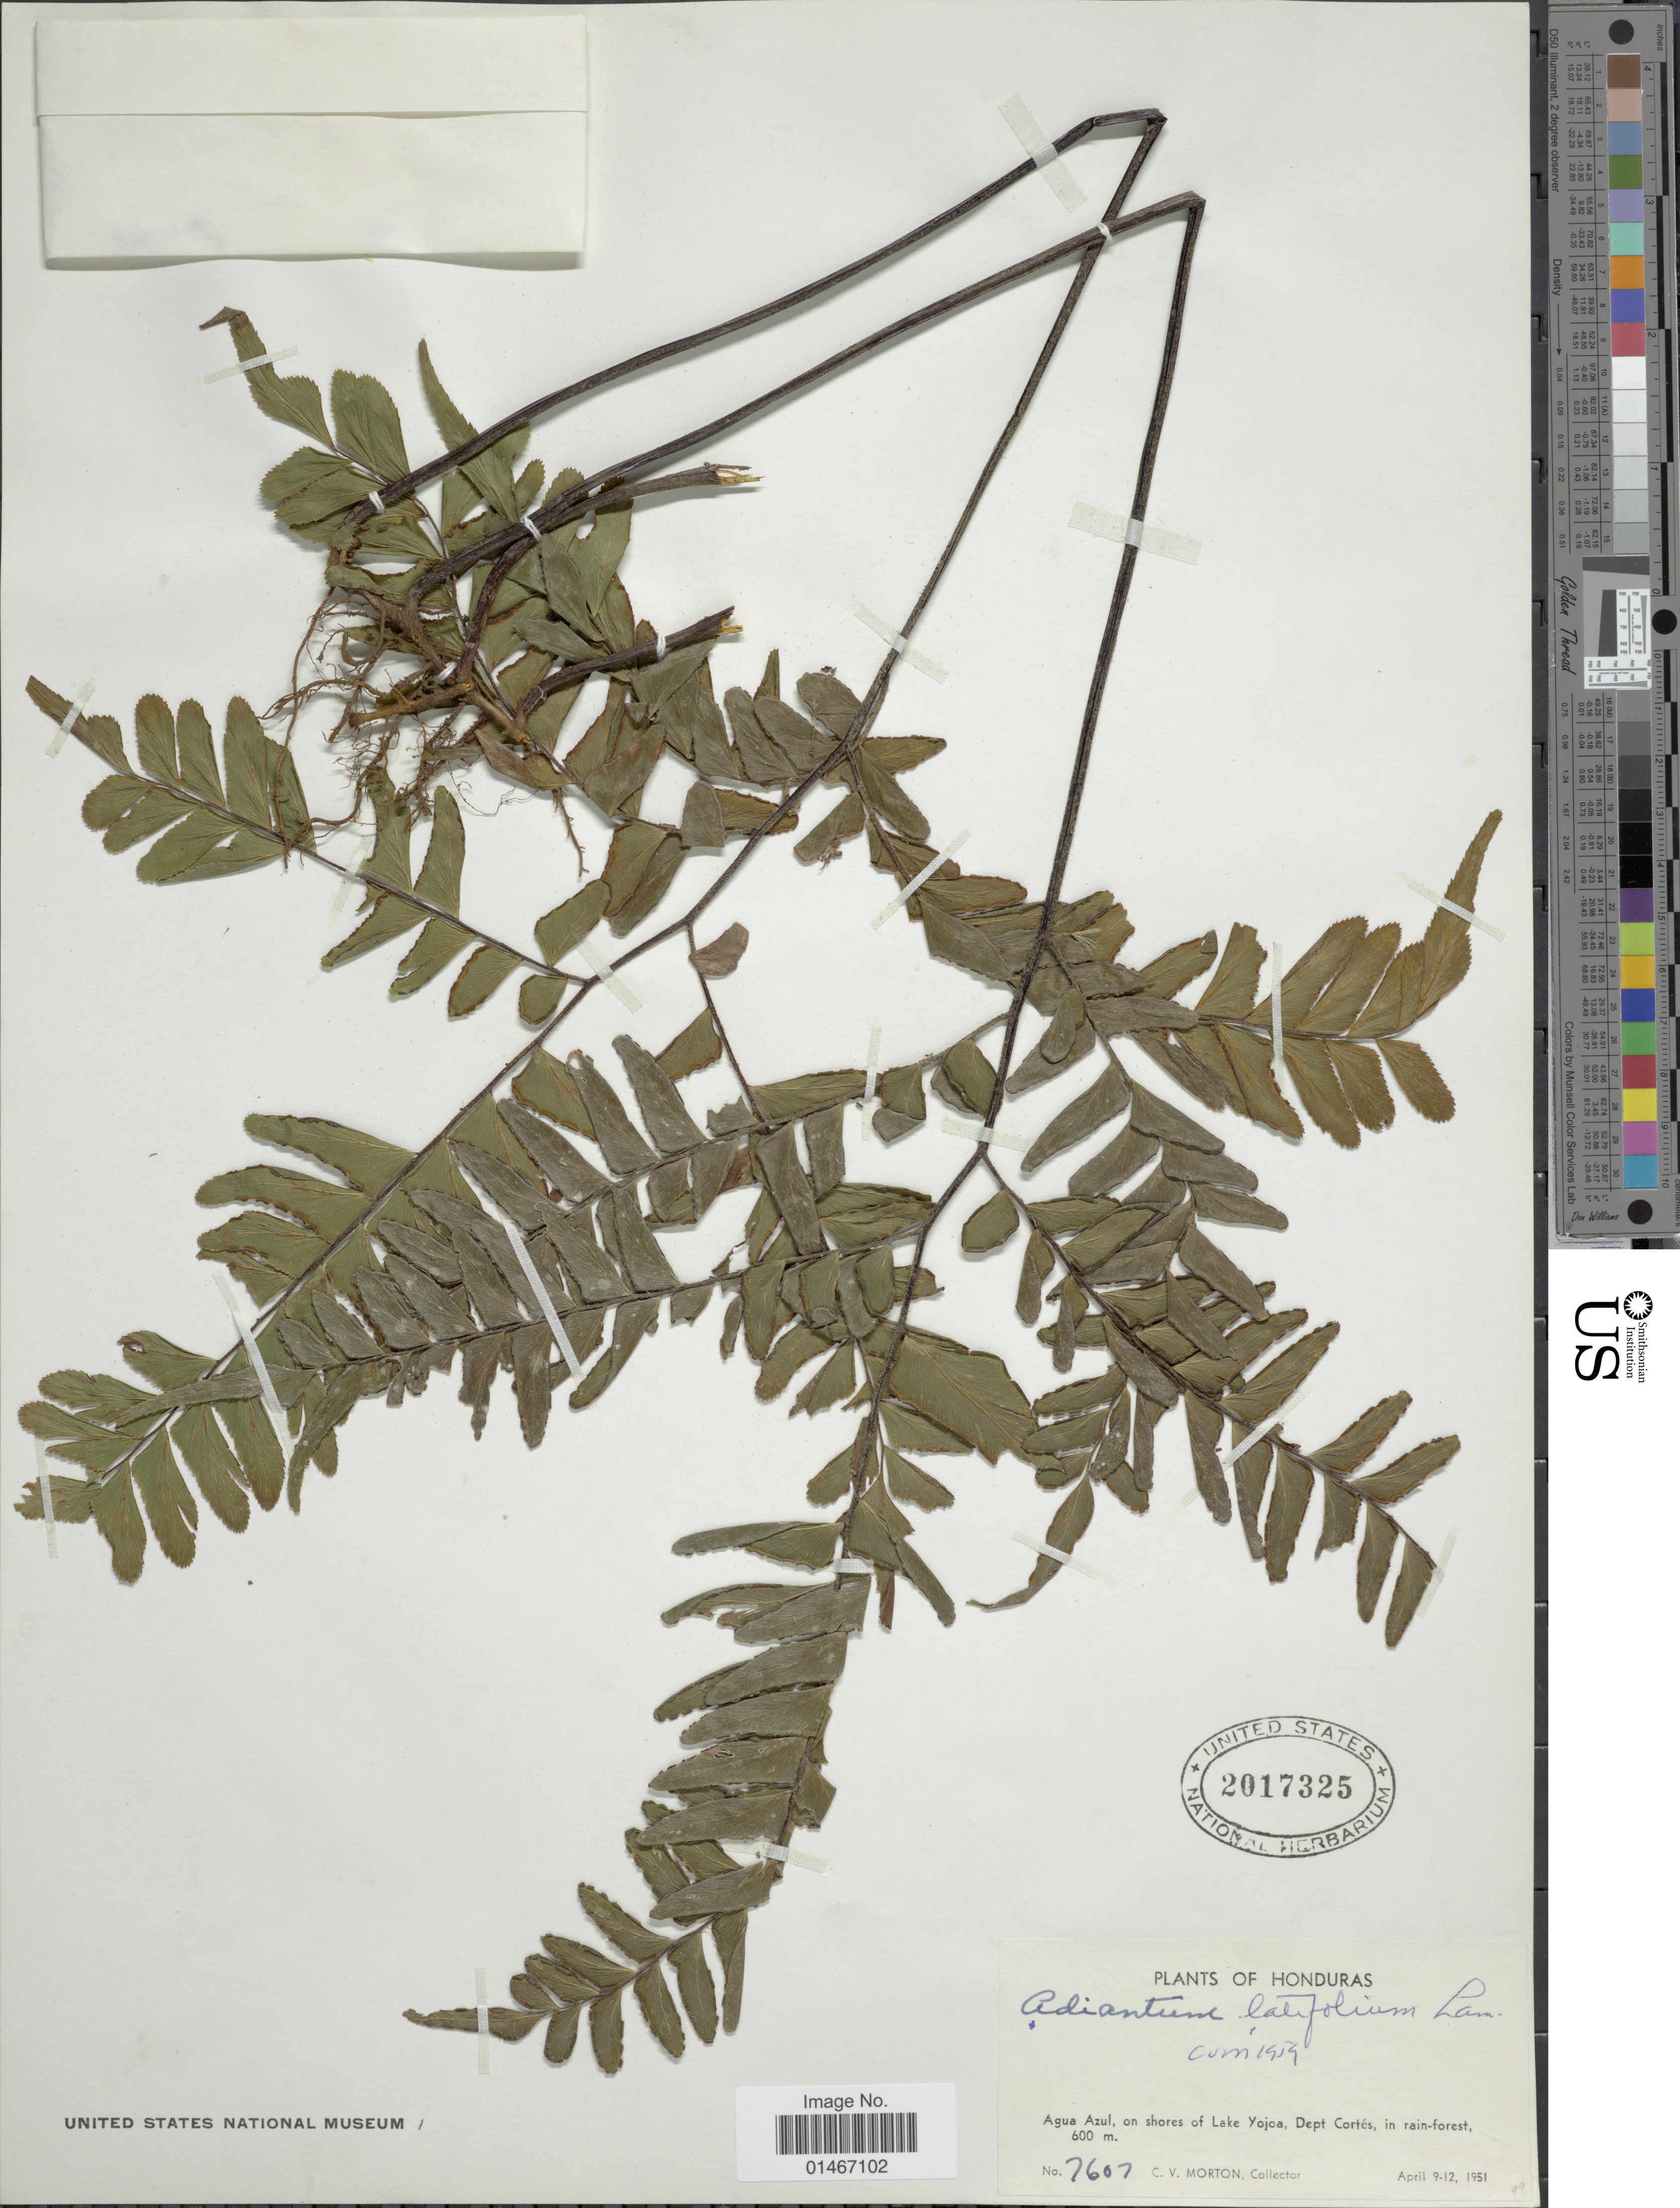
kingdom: Plantae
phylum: Tracheophyta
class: Polypodiopsida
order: Polypodiales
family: Pteridaceae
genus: Adiantum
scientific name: Adiantum latifolium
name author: Lam.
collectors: C. V. Morton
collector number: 7607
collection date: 1951-04-09/1951-04-12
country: Honduras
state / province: Cortés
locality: Agua Azul, on shores of Lake Yojoa, Dept Cortes.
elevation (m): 600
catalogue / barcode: US 2017325